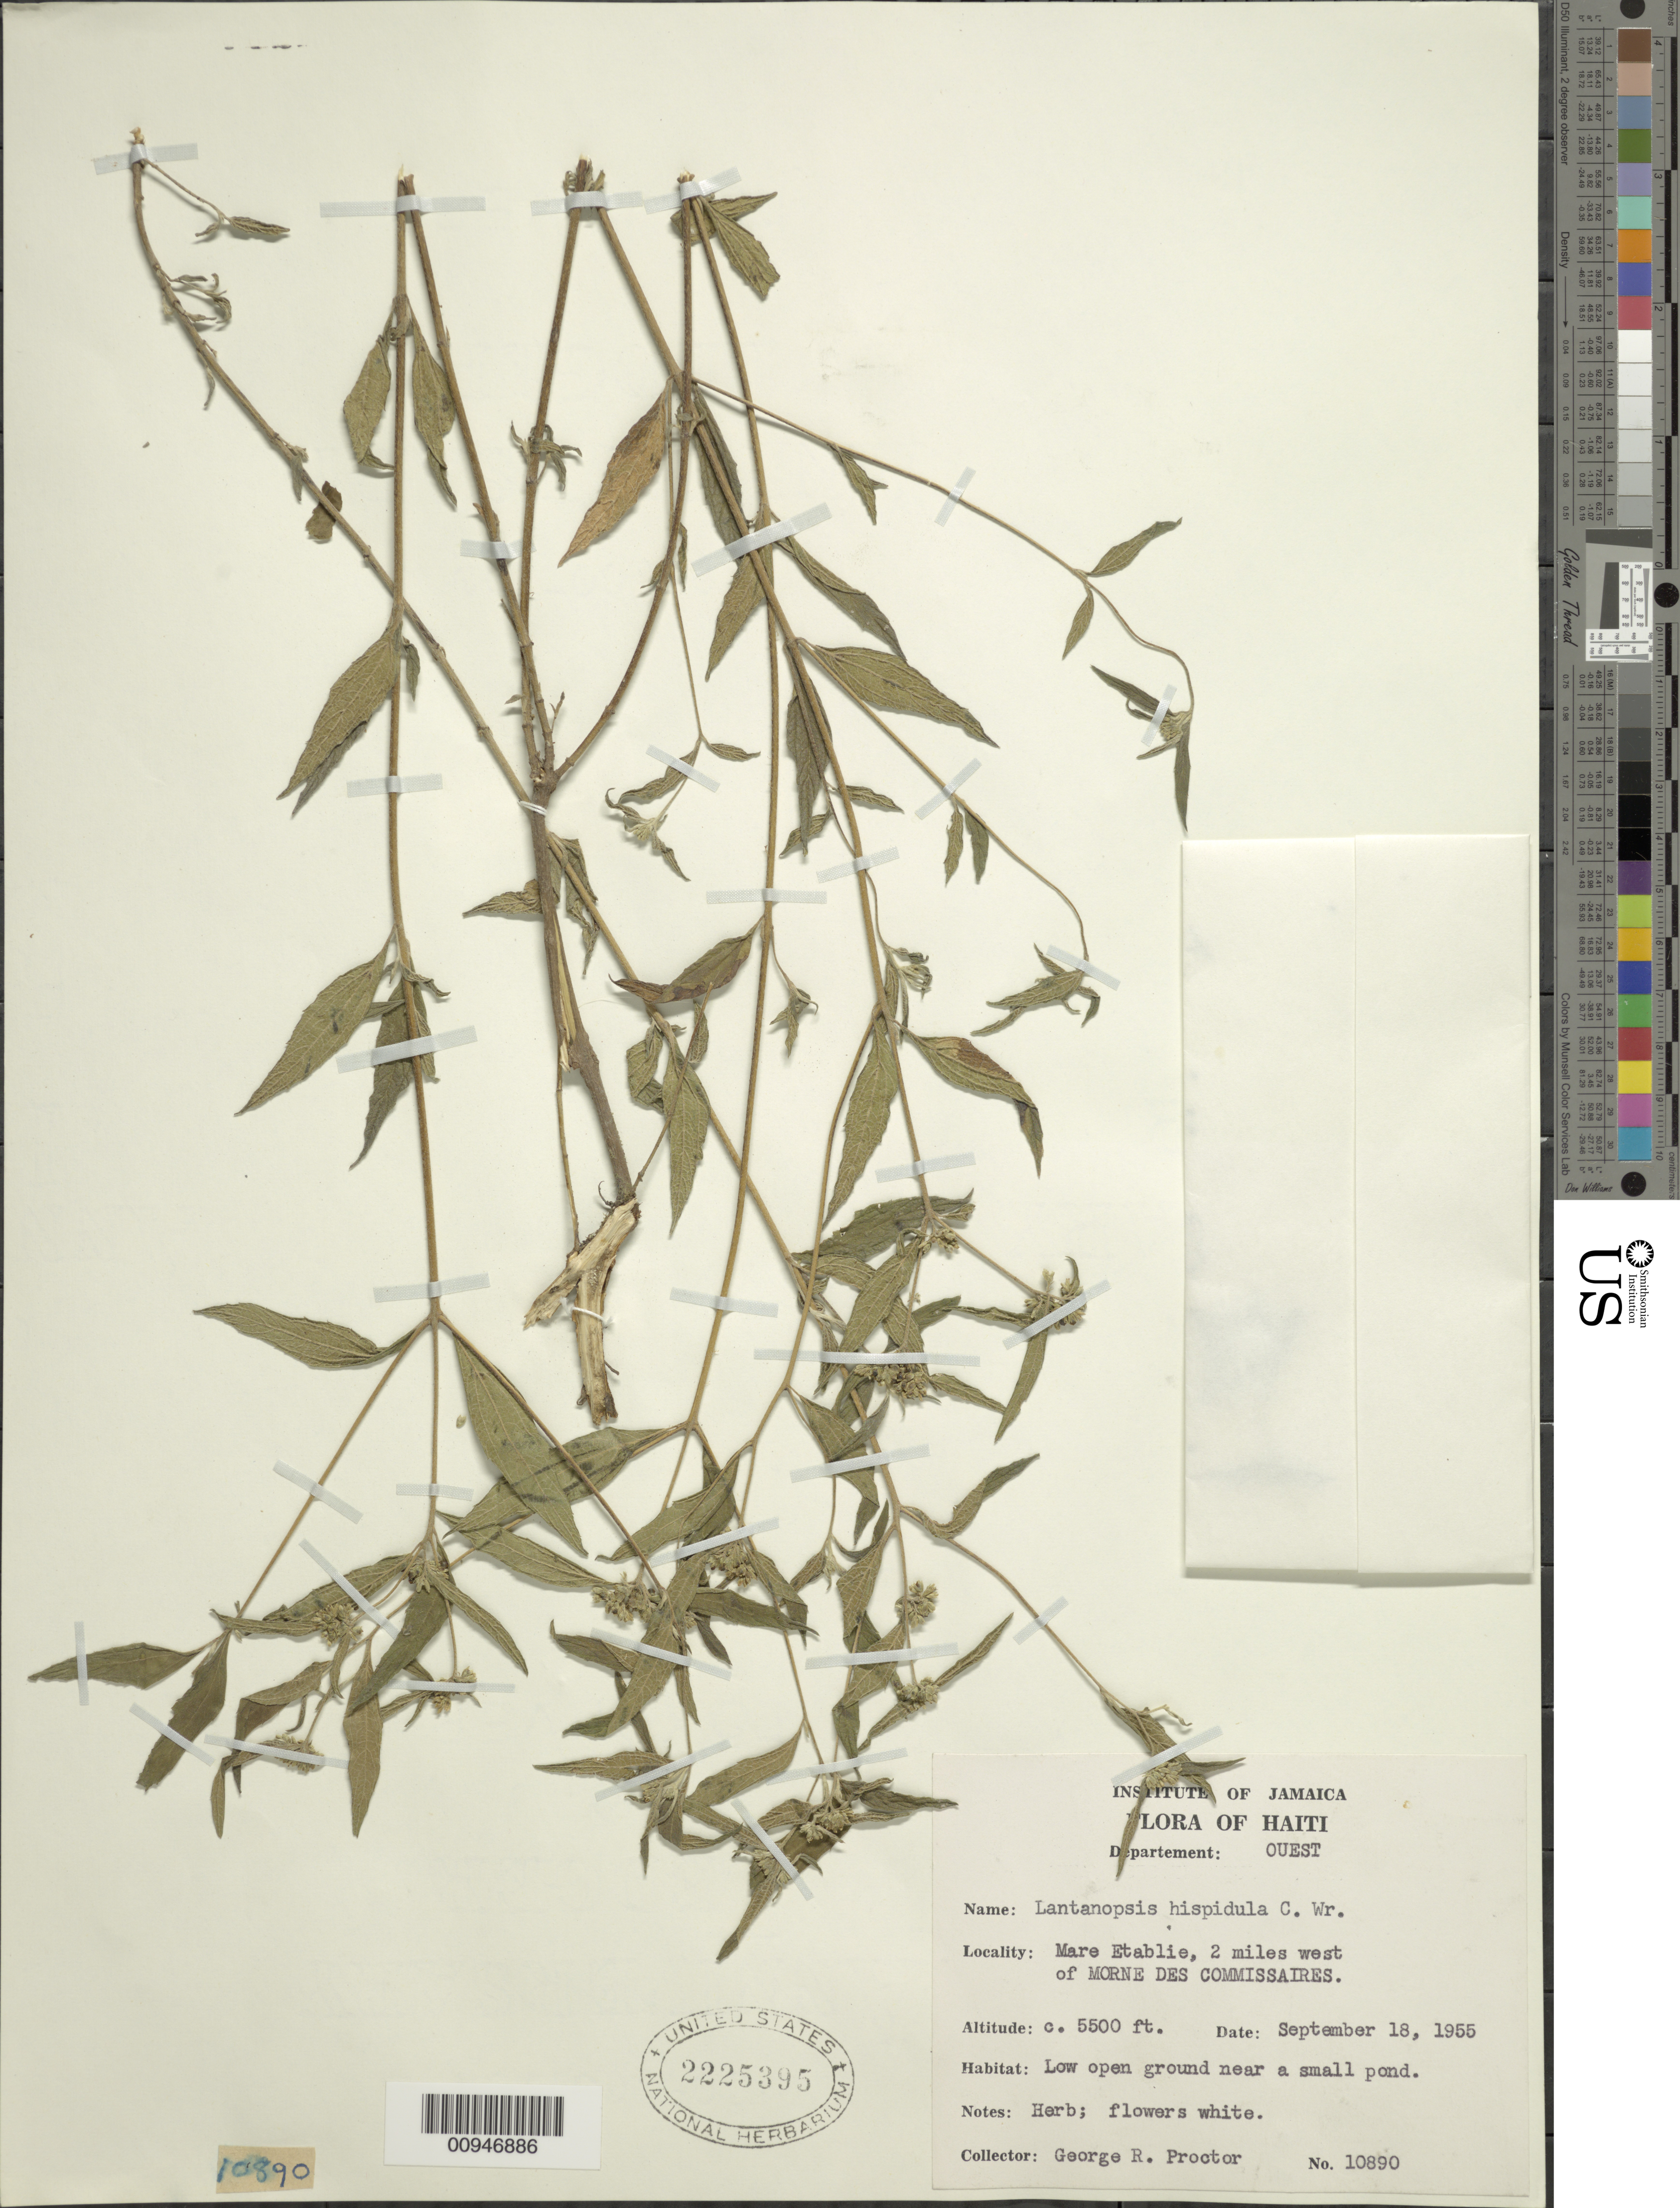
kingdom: Plantae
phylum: Tracheophyta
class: Magnoliopsida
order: Asterales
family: Asteraceae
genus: Lantanopsis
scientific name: Lantanopsis hispidula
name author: C. Wright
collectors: G. R. Proctor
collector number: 10890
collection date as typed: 18 Sep 1955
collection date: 1955-09-18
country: Haiti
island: Hispaniola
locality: Mare Etablie, 2 miles W of Morne des Commissaires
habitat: Low open ground near a small pond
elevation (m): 1676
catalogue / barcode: US 2225395